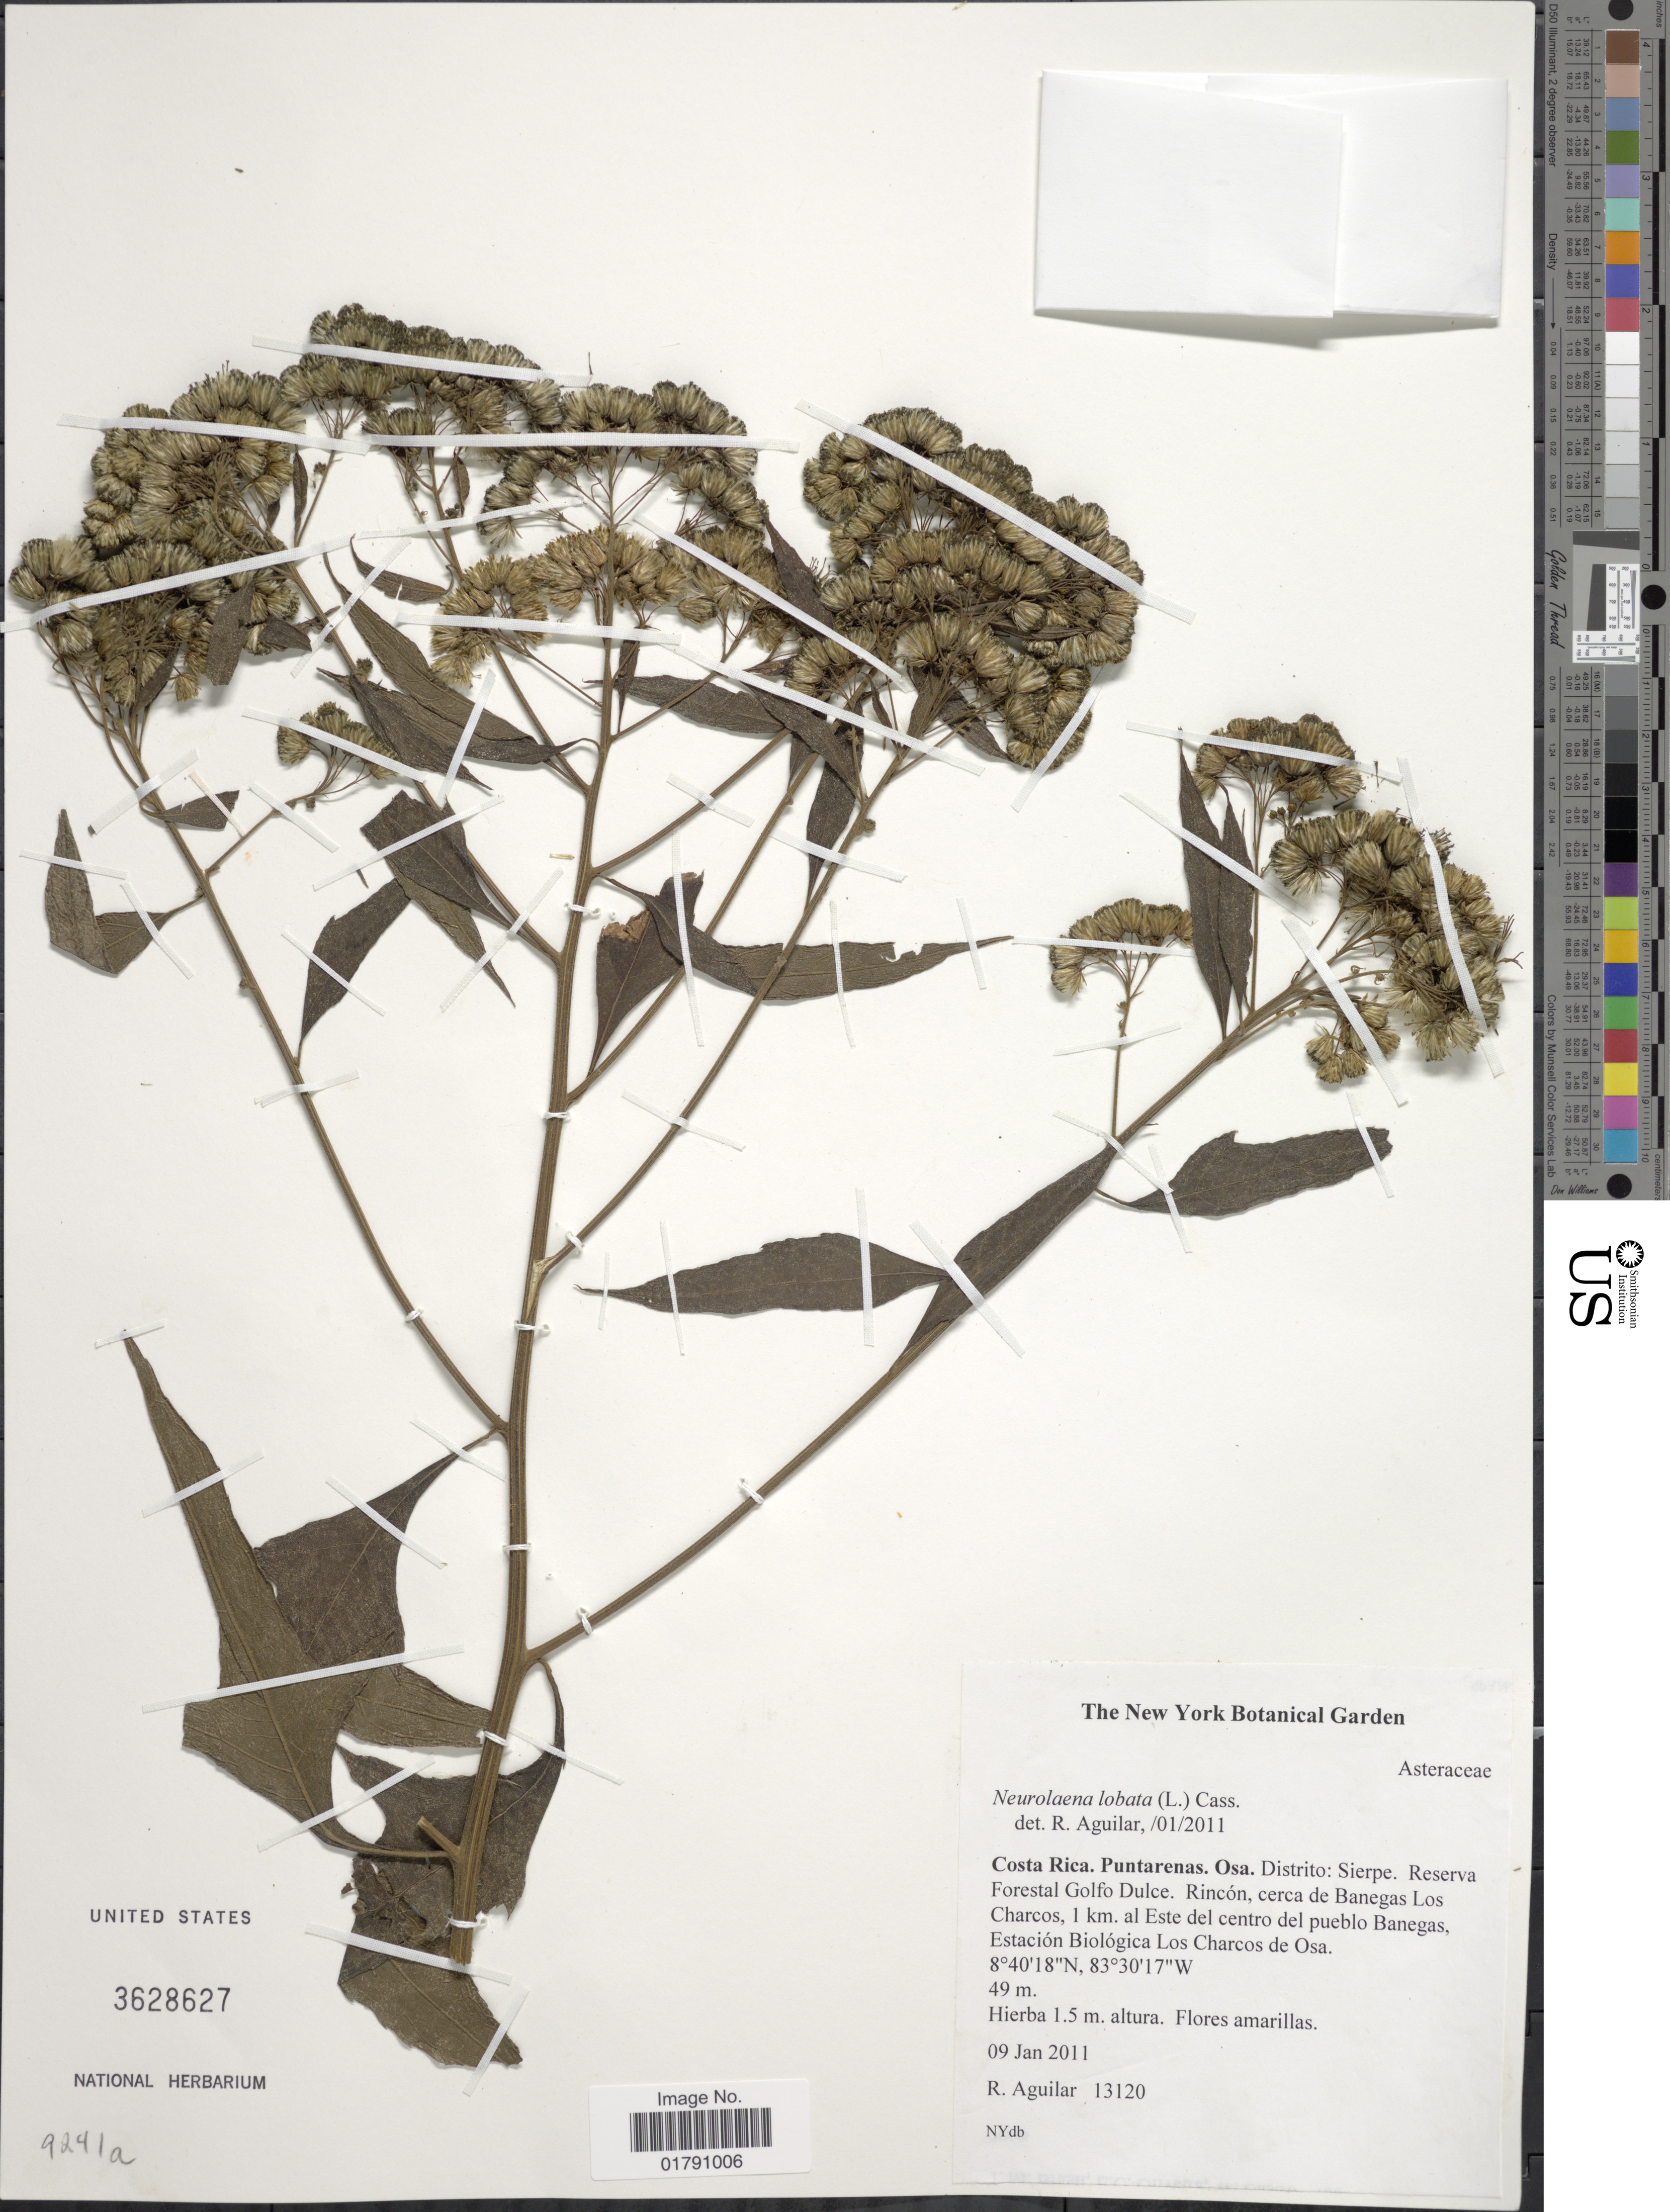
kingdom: Plantae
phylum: Tracheophyta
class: Magnoliopsida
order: Asterales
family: Asteraceae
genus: Neurolaena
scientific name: Neurolaena lobata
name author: (L.) R. Br. ex Cass.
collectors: R. Aguilar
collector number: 13120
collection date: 2011-01-09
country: Costa Rica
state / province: Puntarenas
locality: Osa, Distrito Sierpe, Reserva Forestal Golfo Dulce, Rincon, cerca de Banegas Los Charcos, 1 km al Este del centro del pueblo Banegas, Estacion Biologica Los Charcos de Osa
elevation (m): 49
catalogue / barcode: US 3628627